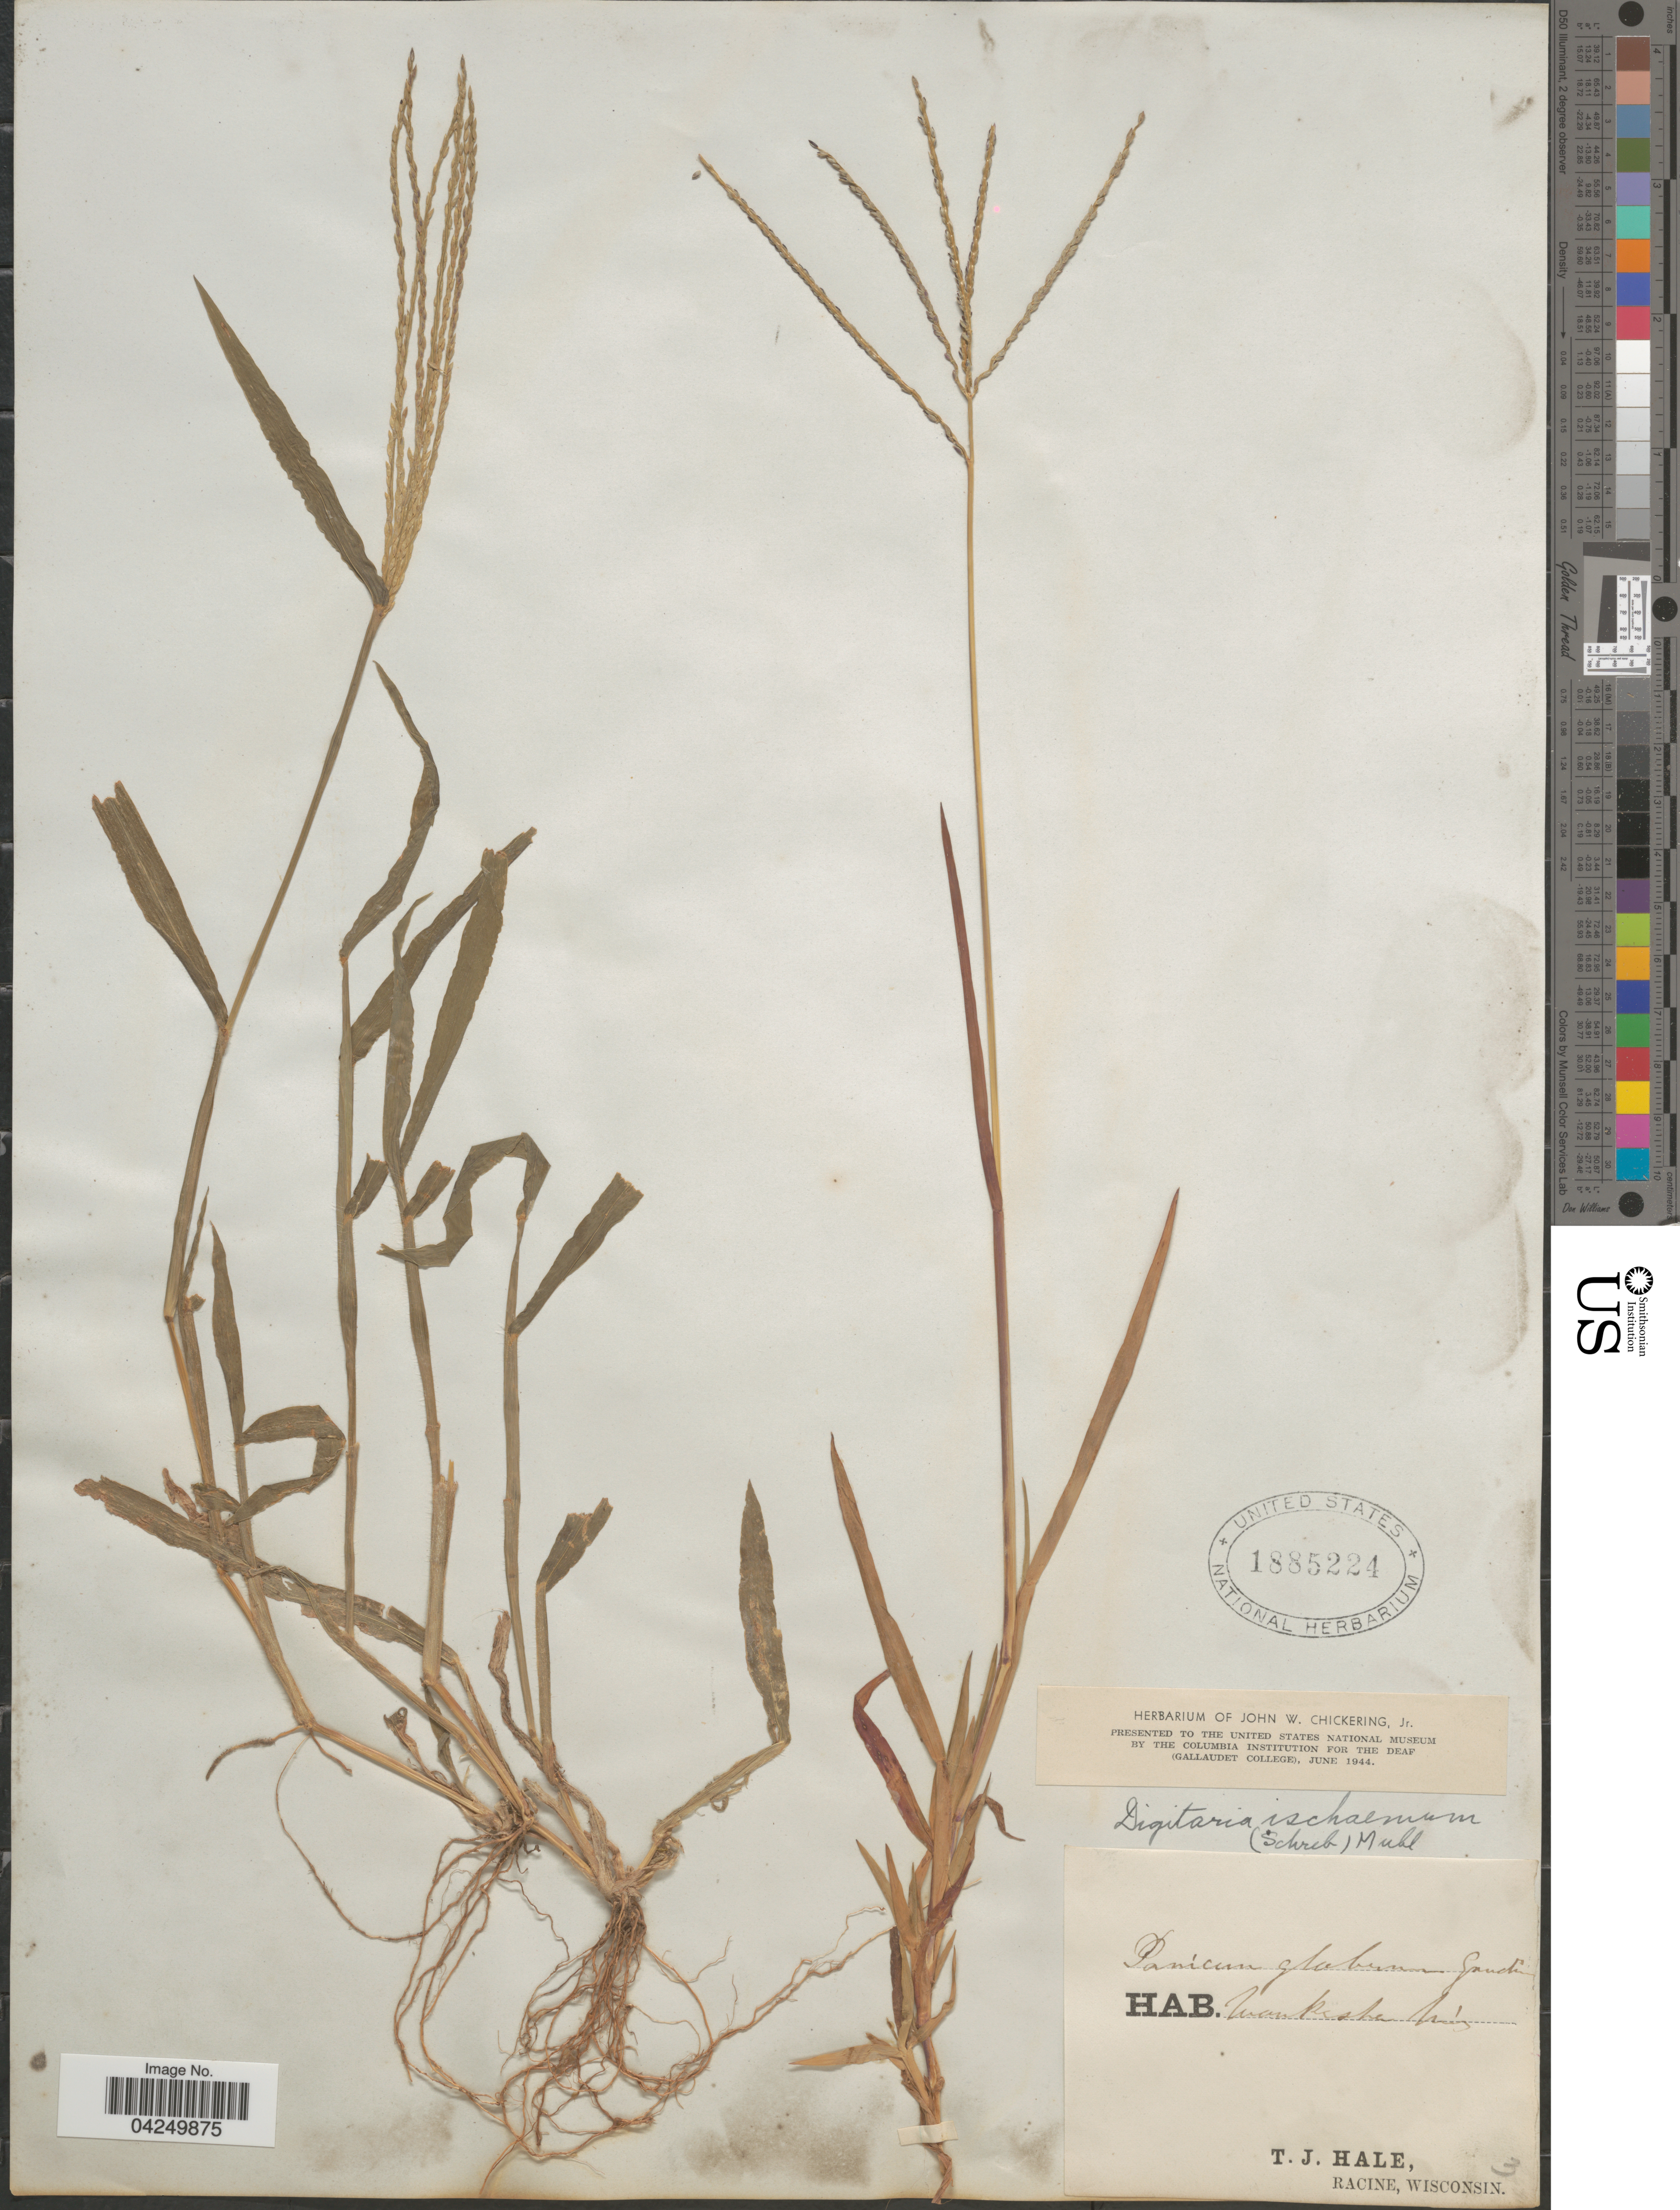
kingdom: Plantae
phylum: Tracheophyta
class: Liliopsida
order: Poales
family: Poaceae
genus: Digitaria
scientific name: Digitaria ischaemum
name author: (Schreber) Schreber ex Muhl.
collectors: T. Hale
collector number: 3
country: United States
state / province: Wisconsin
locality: Waukesha.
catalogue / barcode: US 1885224